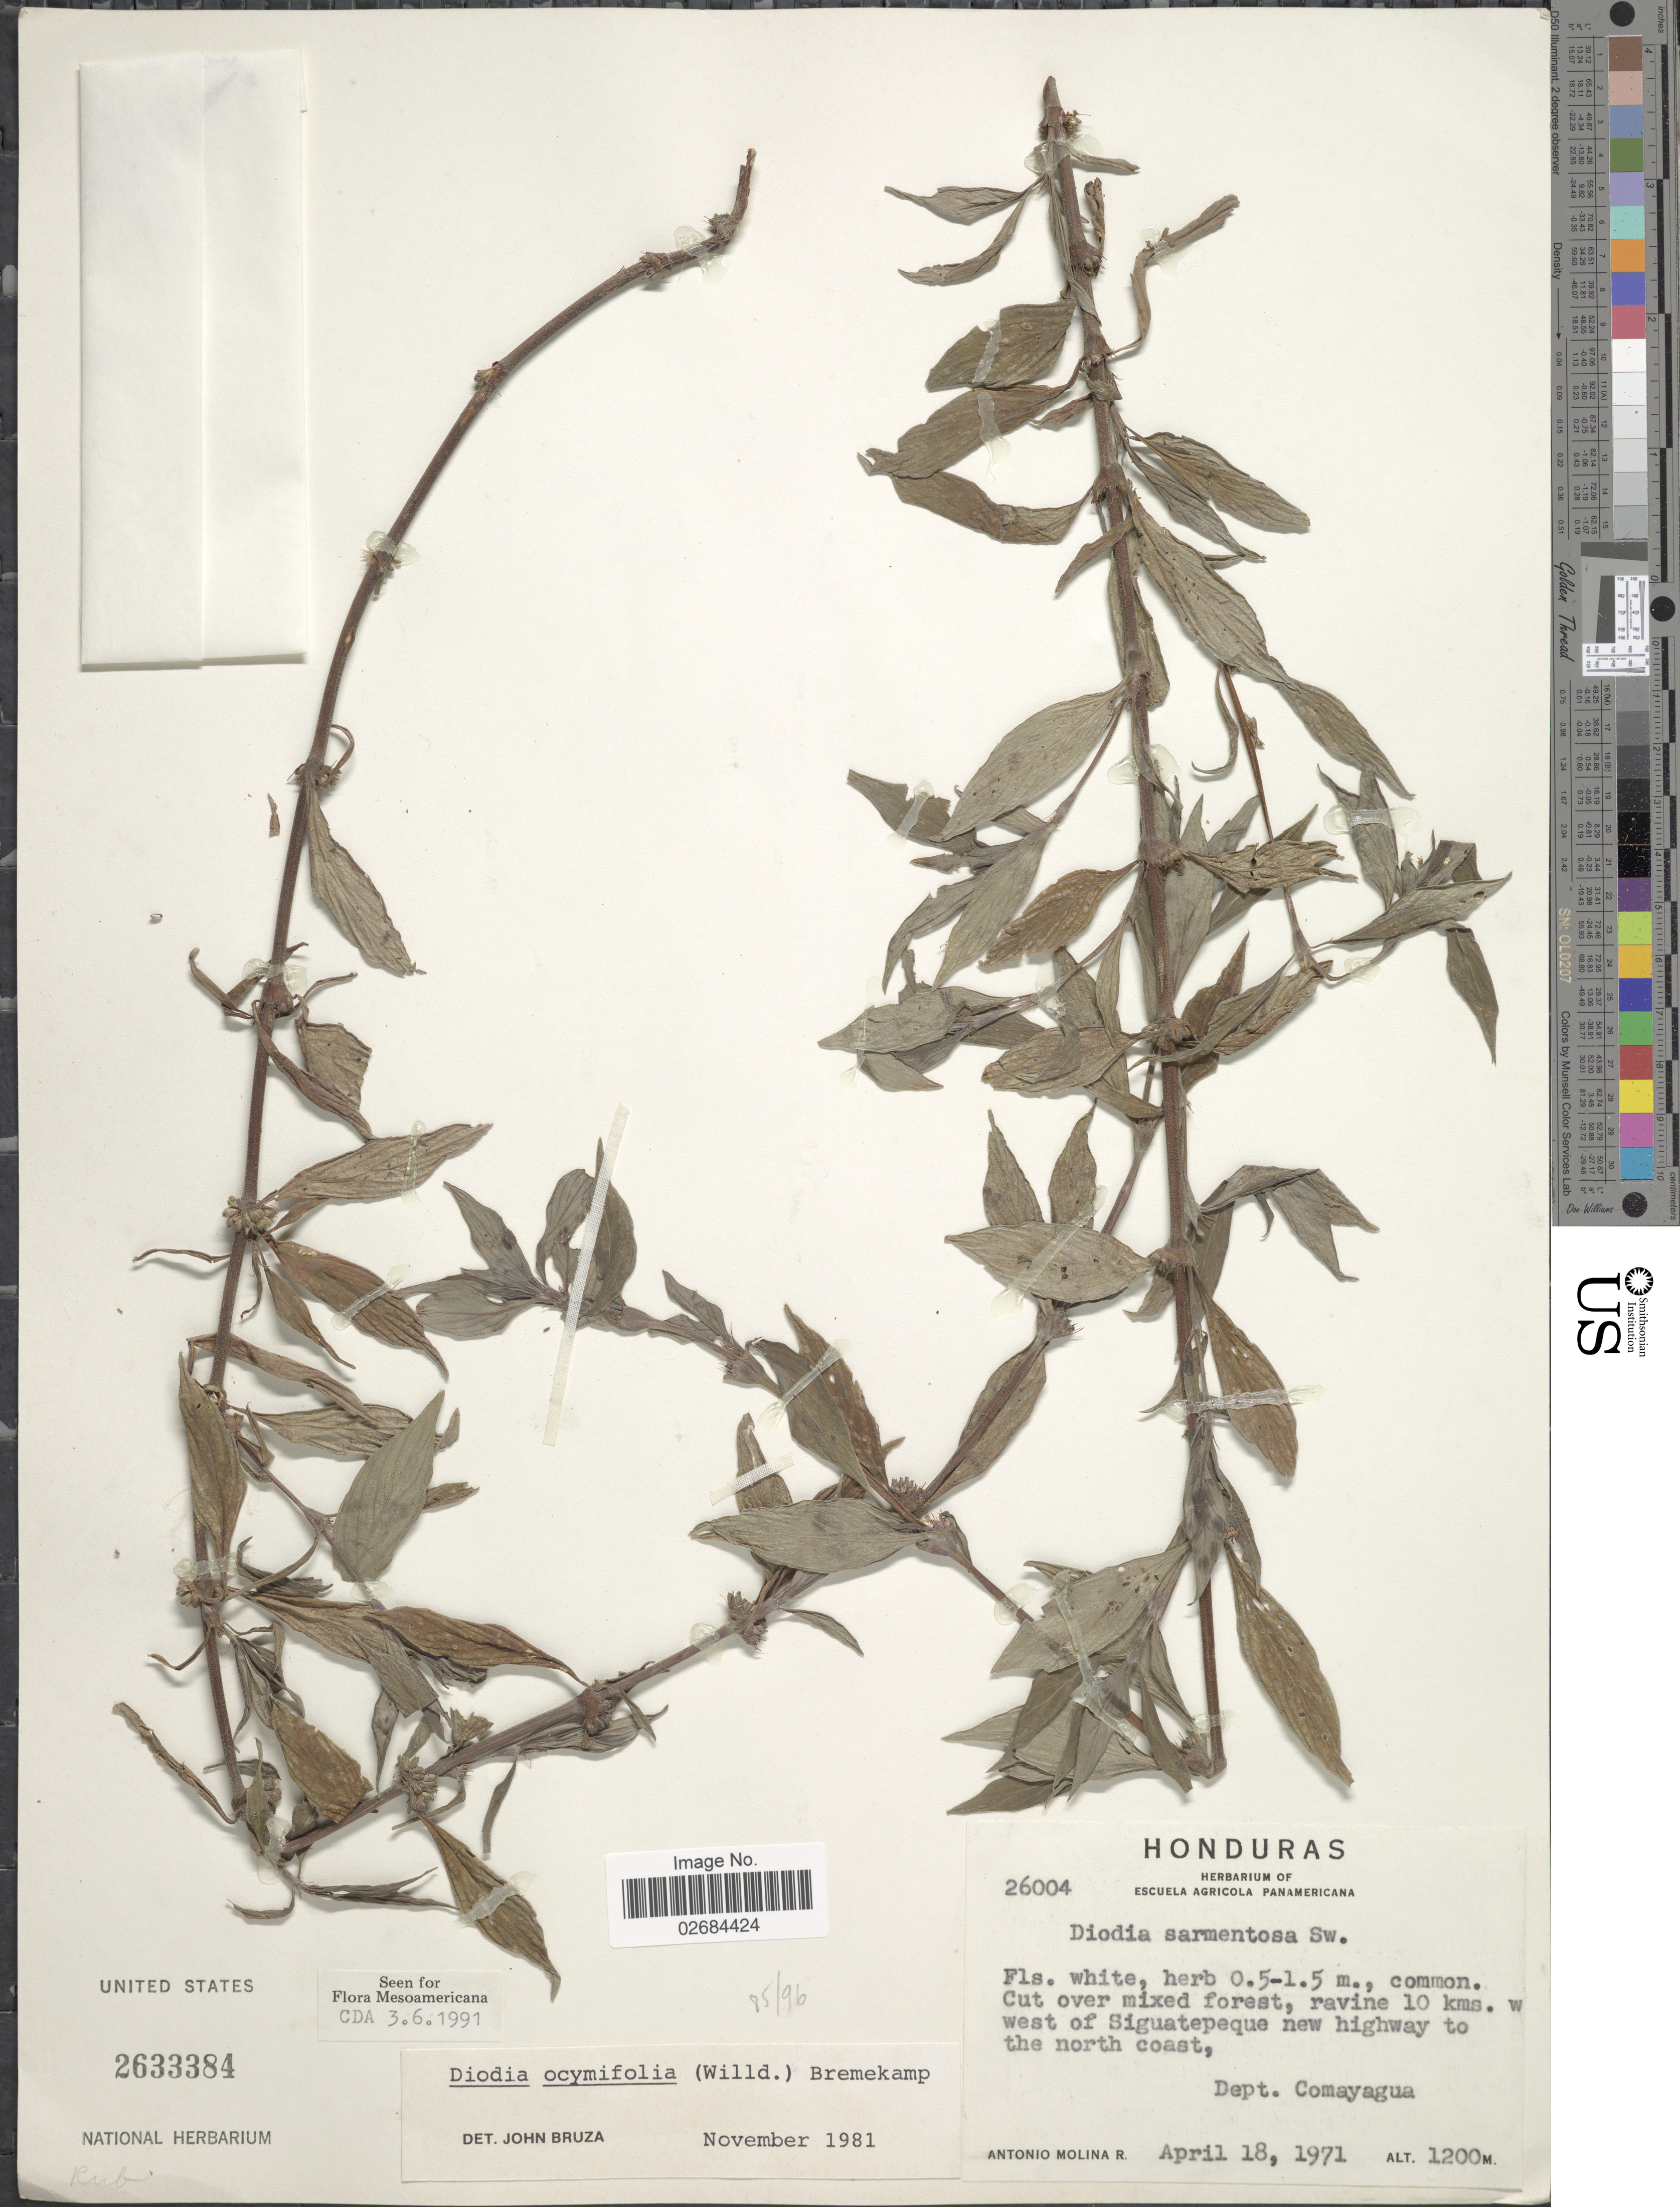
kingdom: Plantae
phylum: Tracheophyta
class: Magnoliopsida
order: Gentianales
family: Rubiaceae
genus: Diodia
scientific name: Diodia ocymifolia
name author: (Willd. ex Roem. & Schult.) Bremek.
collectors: A. Molina R.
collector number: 26004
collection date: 1971-04-18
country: Honduras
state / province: Comayagua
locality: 10 kms. west of Siguatepeque new highway to the north coast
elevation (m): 1200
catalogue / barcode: US 2633384